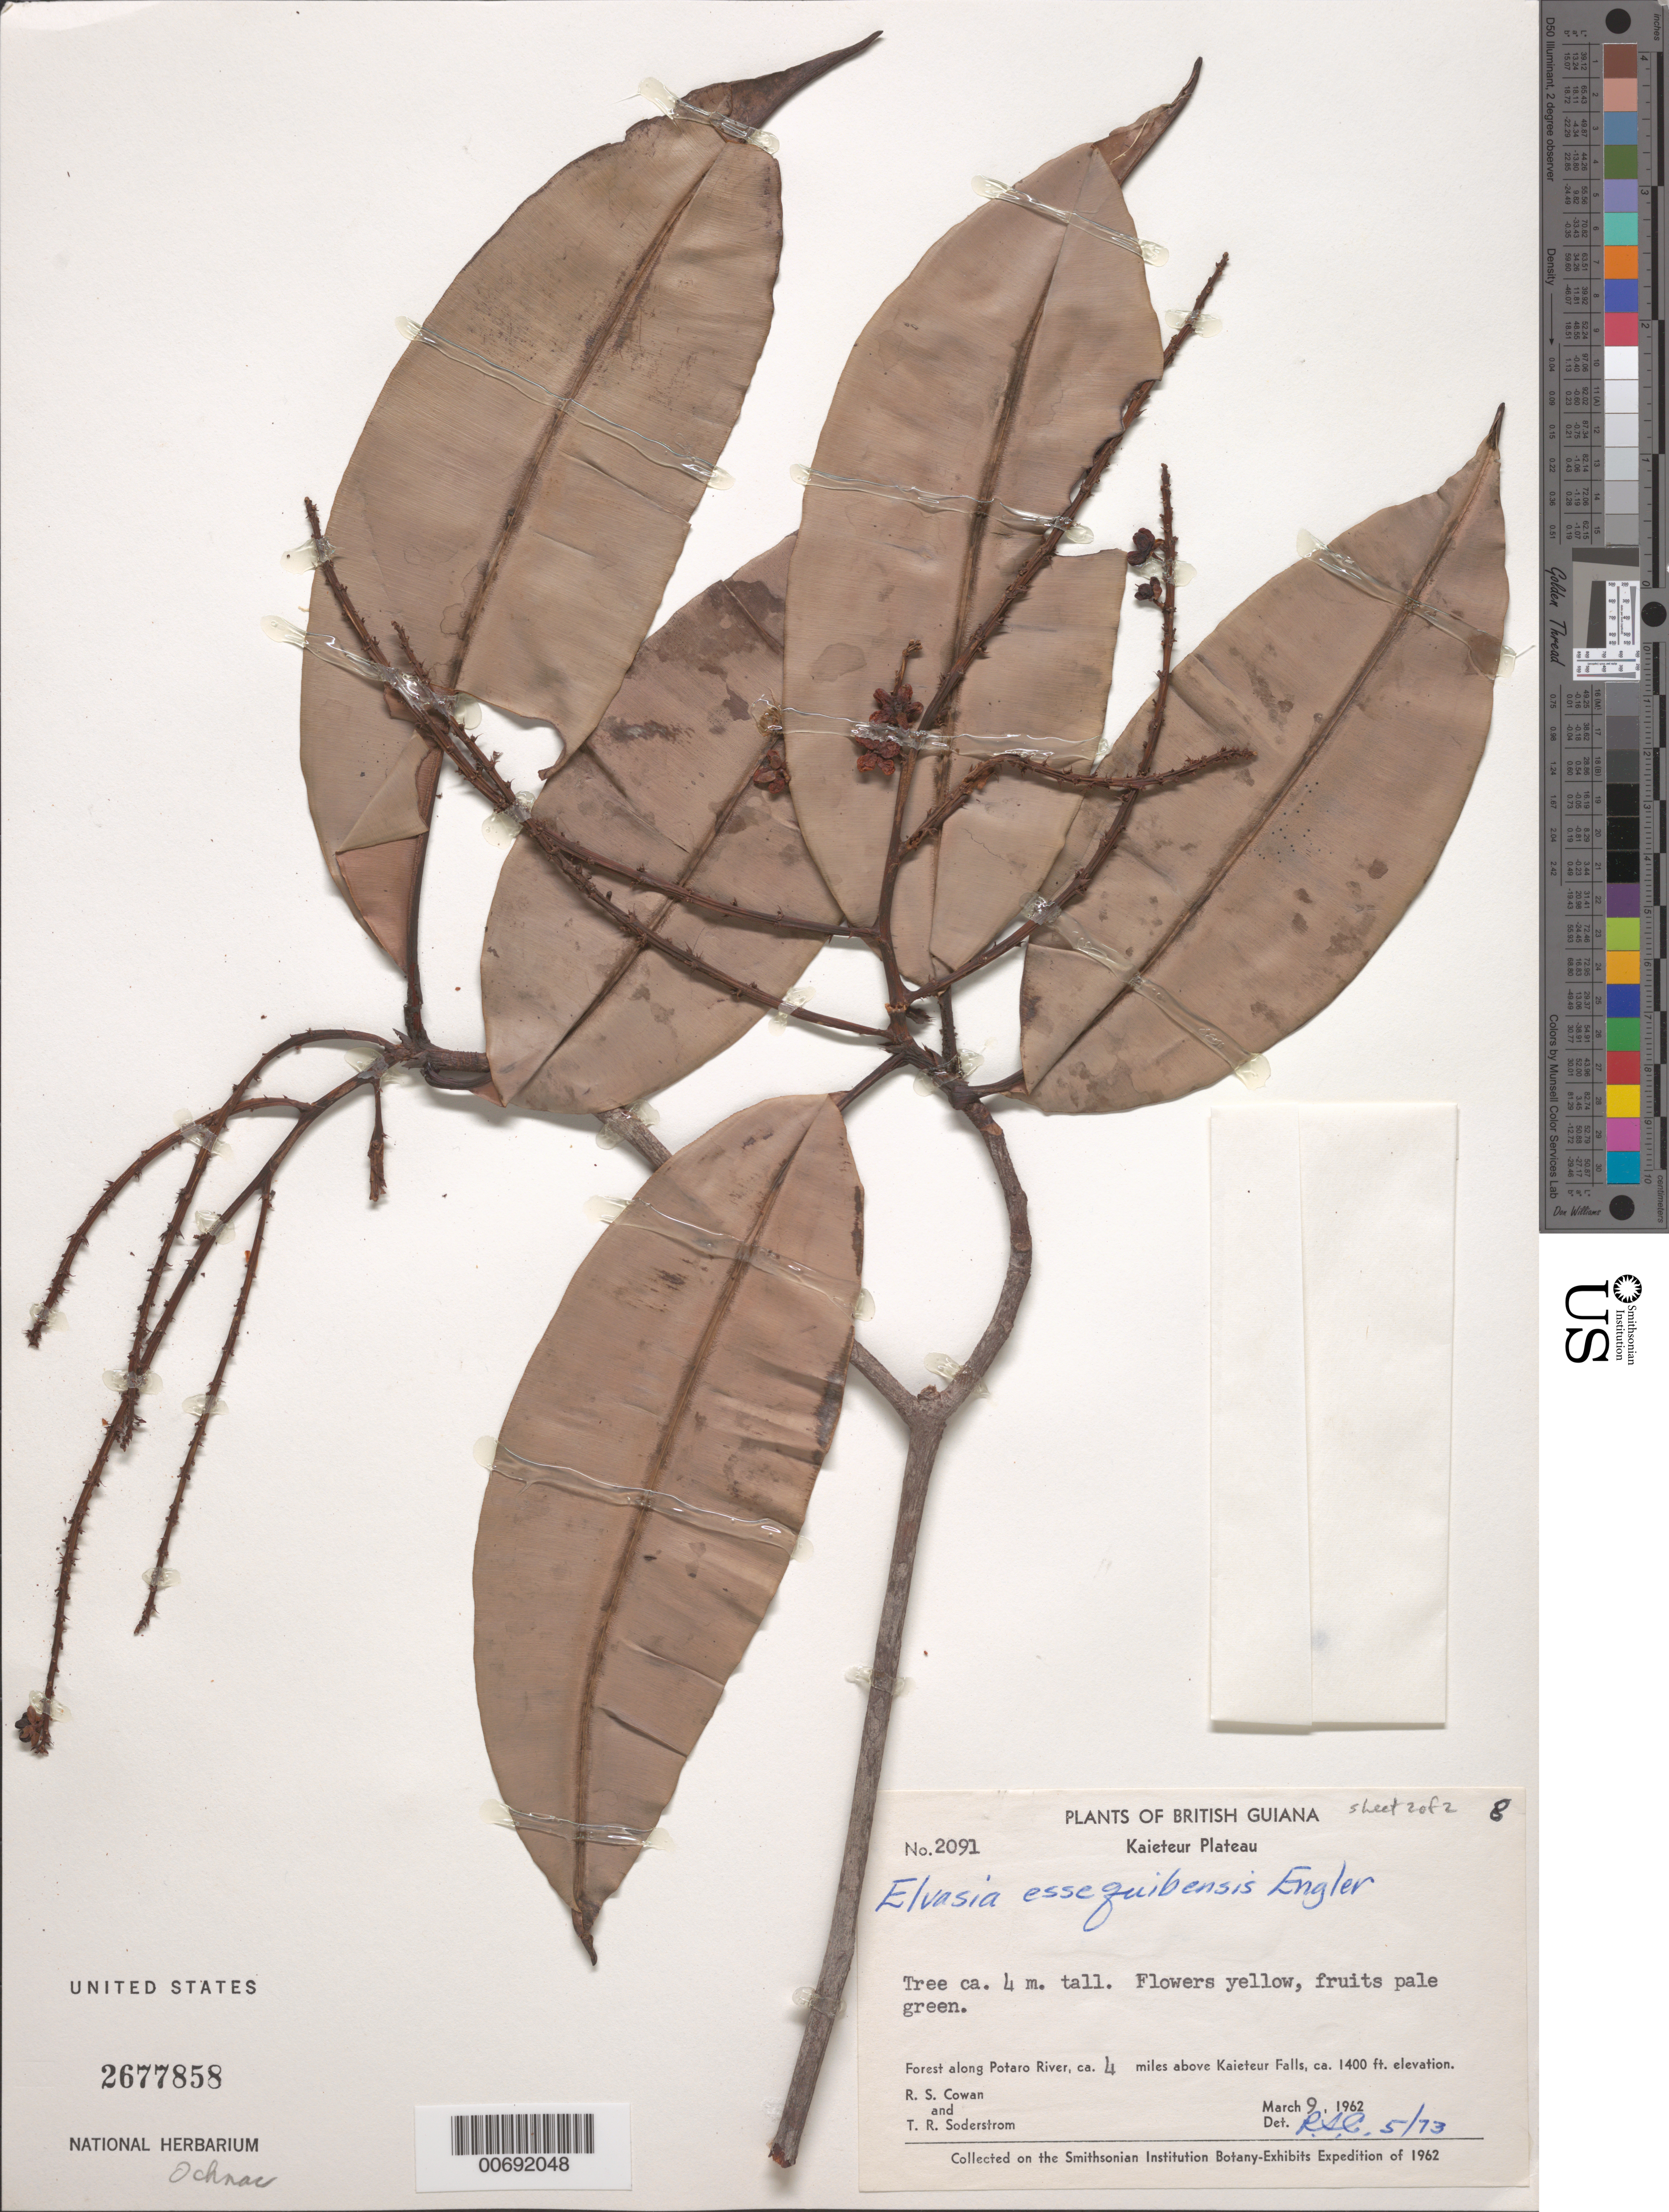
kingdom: Plantae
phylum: Tracheophyta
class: Magnoliopsida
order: Malpighiales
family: Ochnaceae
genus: Elvasia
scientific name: Elvasia essequibensis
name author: Engl.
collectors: R. S. Cowan & T. R. Soderstrom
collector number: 2091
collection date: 1962-03-09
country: Guyana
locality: British Guiana. Kaieteur Plateau. Forest along Potaro River, ca. 4 miles above Kaieteur.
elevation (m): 427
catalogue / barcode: US 2677858